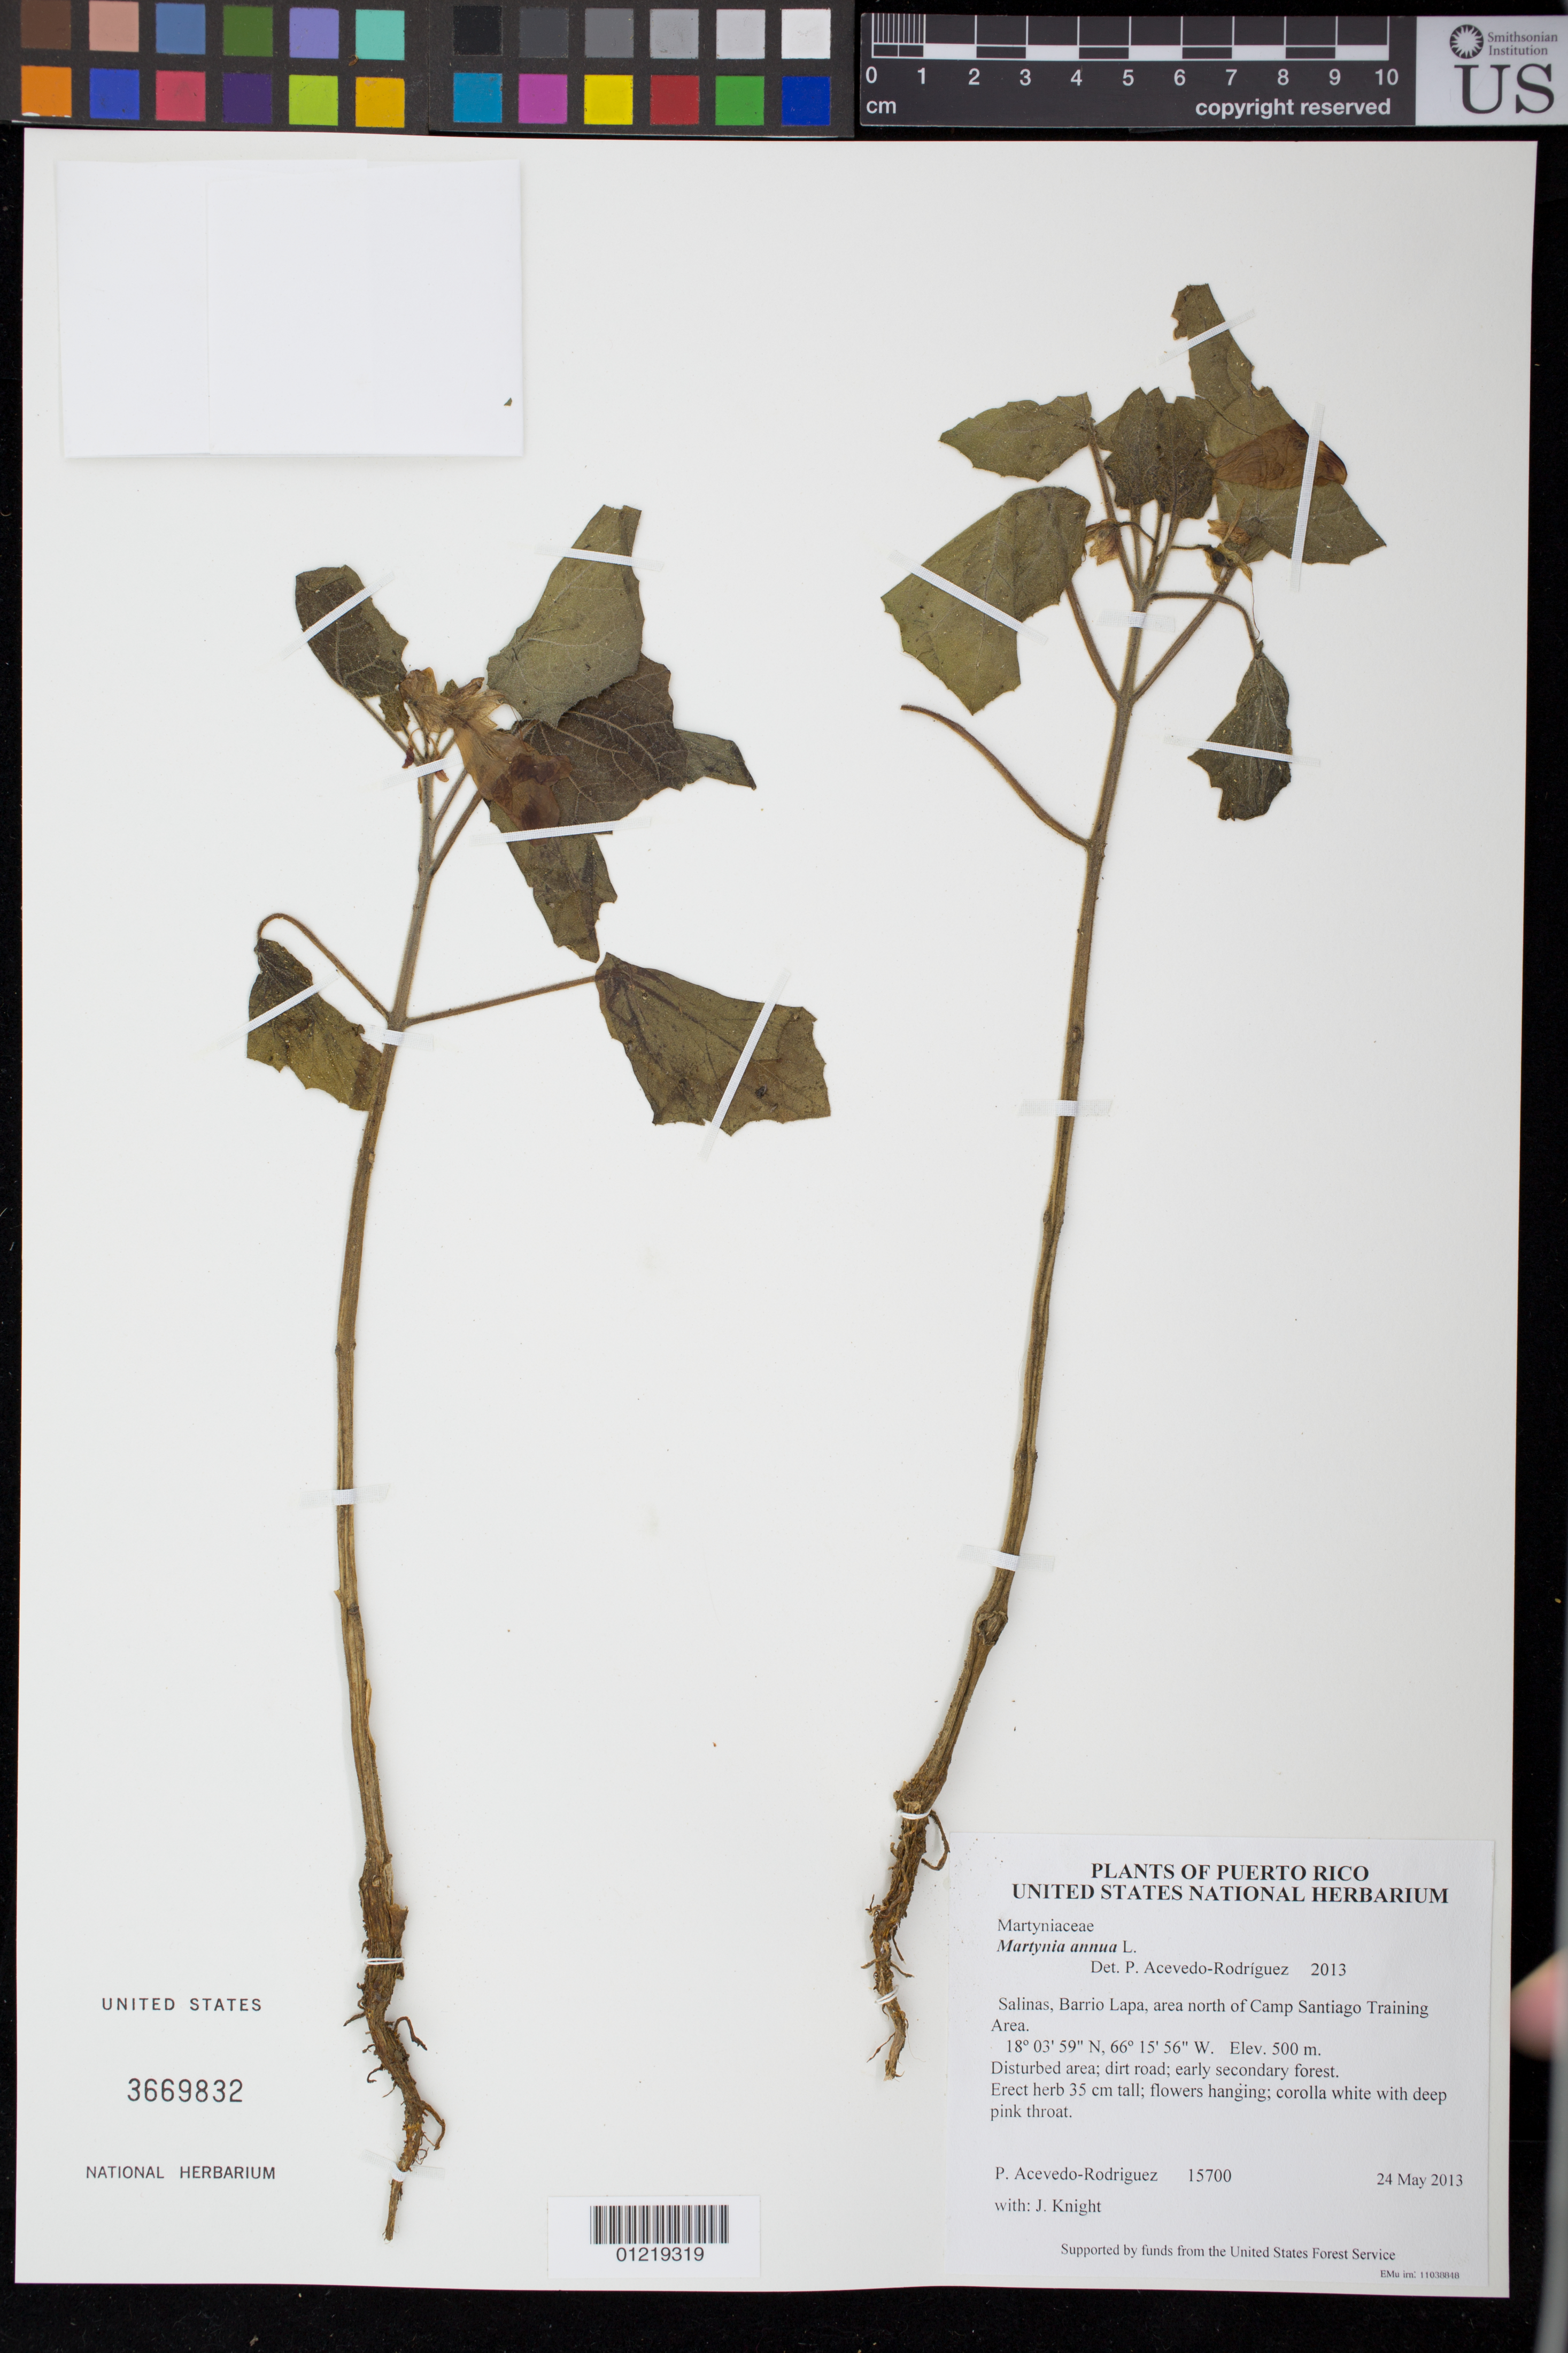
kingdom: Plantae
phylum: Tracheophyta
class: Magnoliopsida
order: Lamiales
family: Martyniaceae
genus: Martynia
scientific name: Martynia annua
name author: L.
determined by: Acevedo-Rodríguez, P., (BOT), Smithsonian Institution - National Museum of Natural History (UNITED STATES)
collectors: P. Acevedo-Rodr. & J. Knight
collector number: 15700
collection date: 2013-05-24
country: Puerto Rico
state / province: Salinas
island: Puerto Rico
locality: Barrio Lapa, area north of Camp Santiago Training Area.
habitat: Disturbed area; dirt road; early secondary forest.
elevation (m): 500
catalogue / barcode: US 3669832